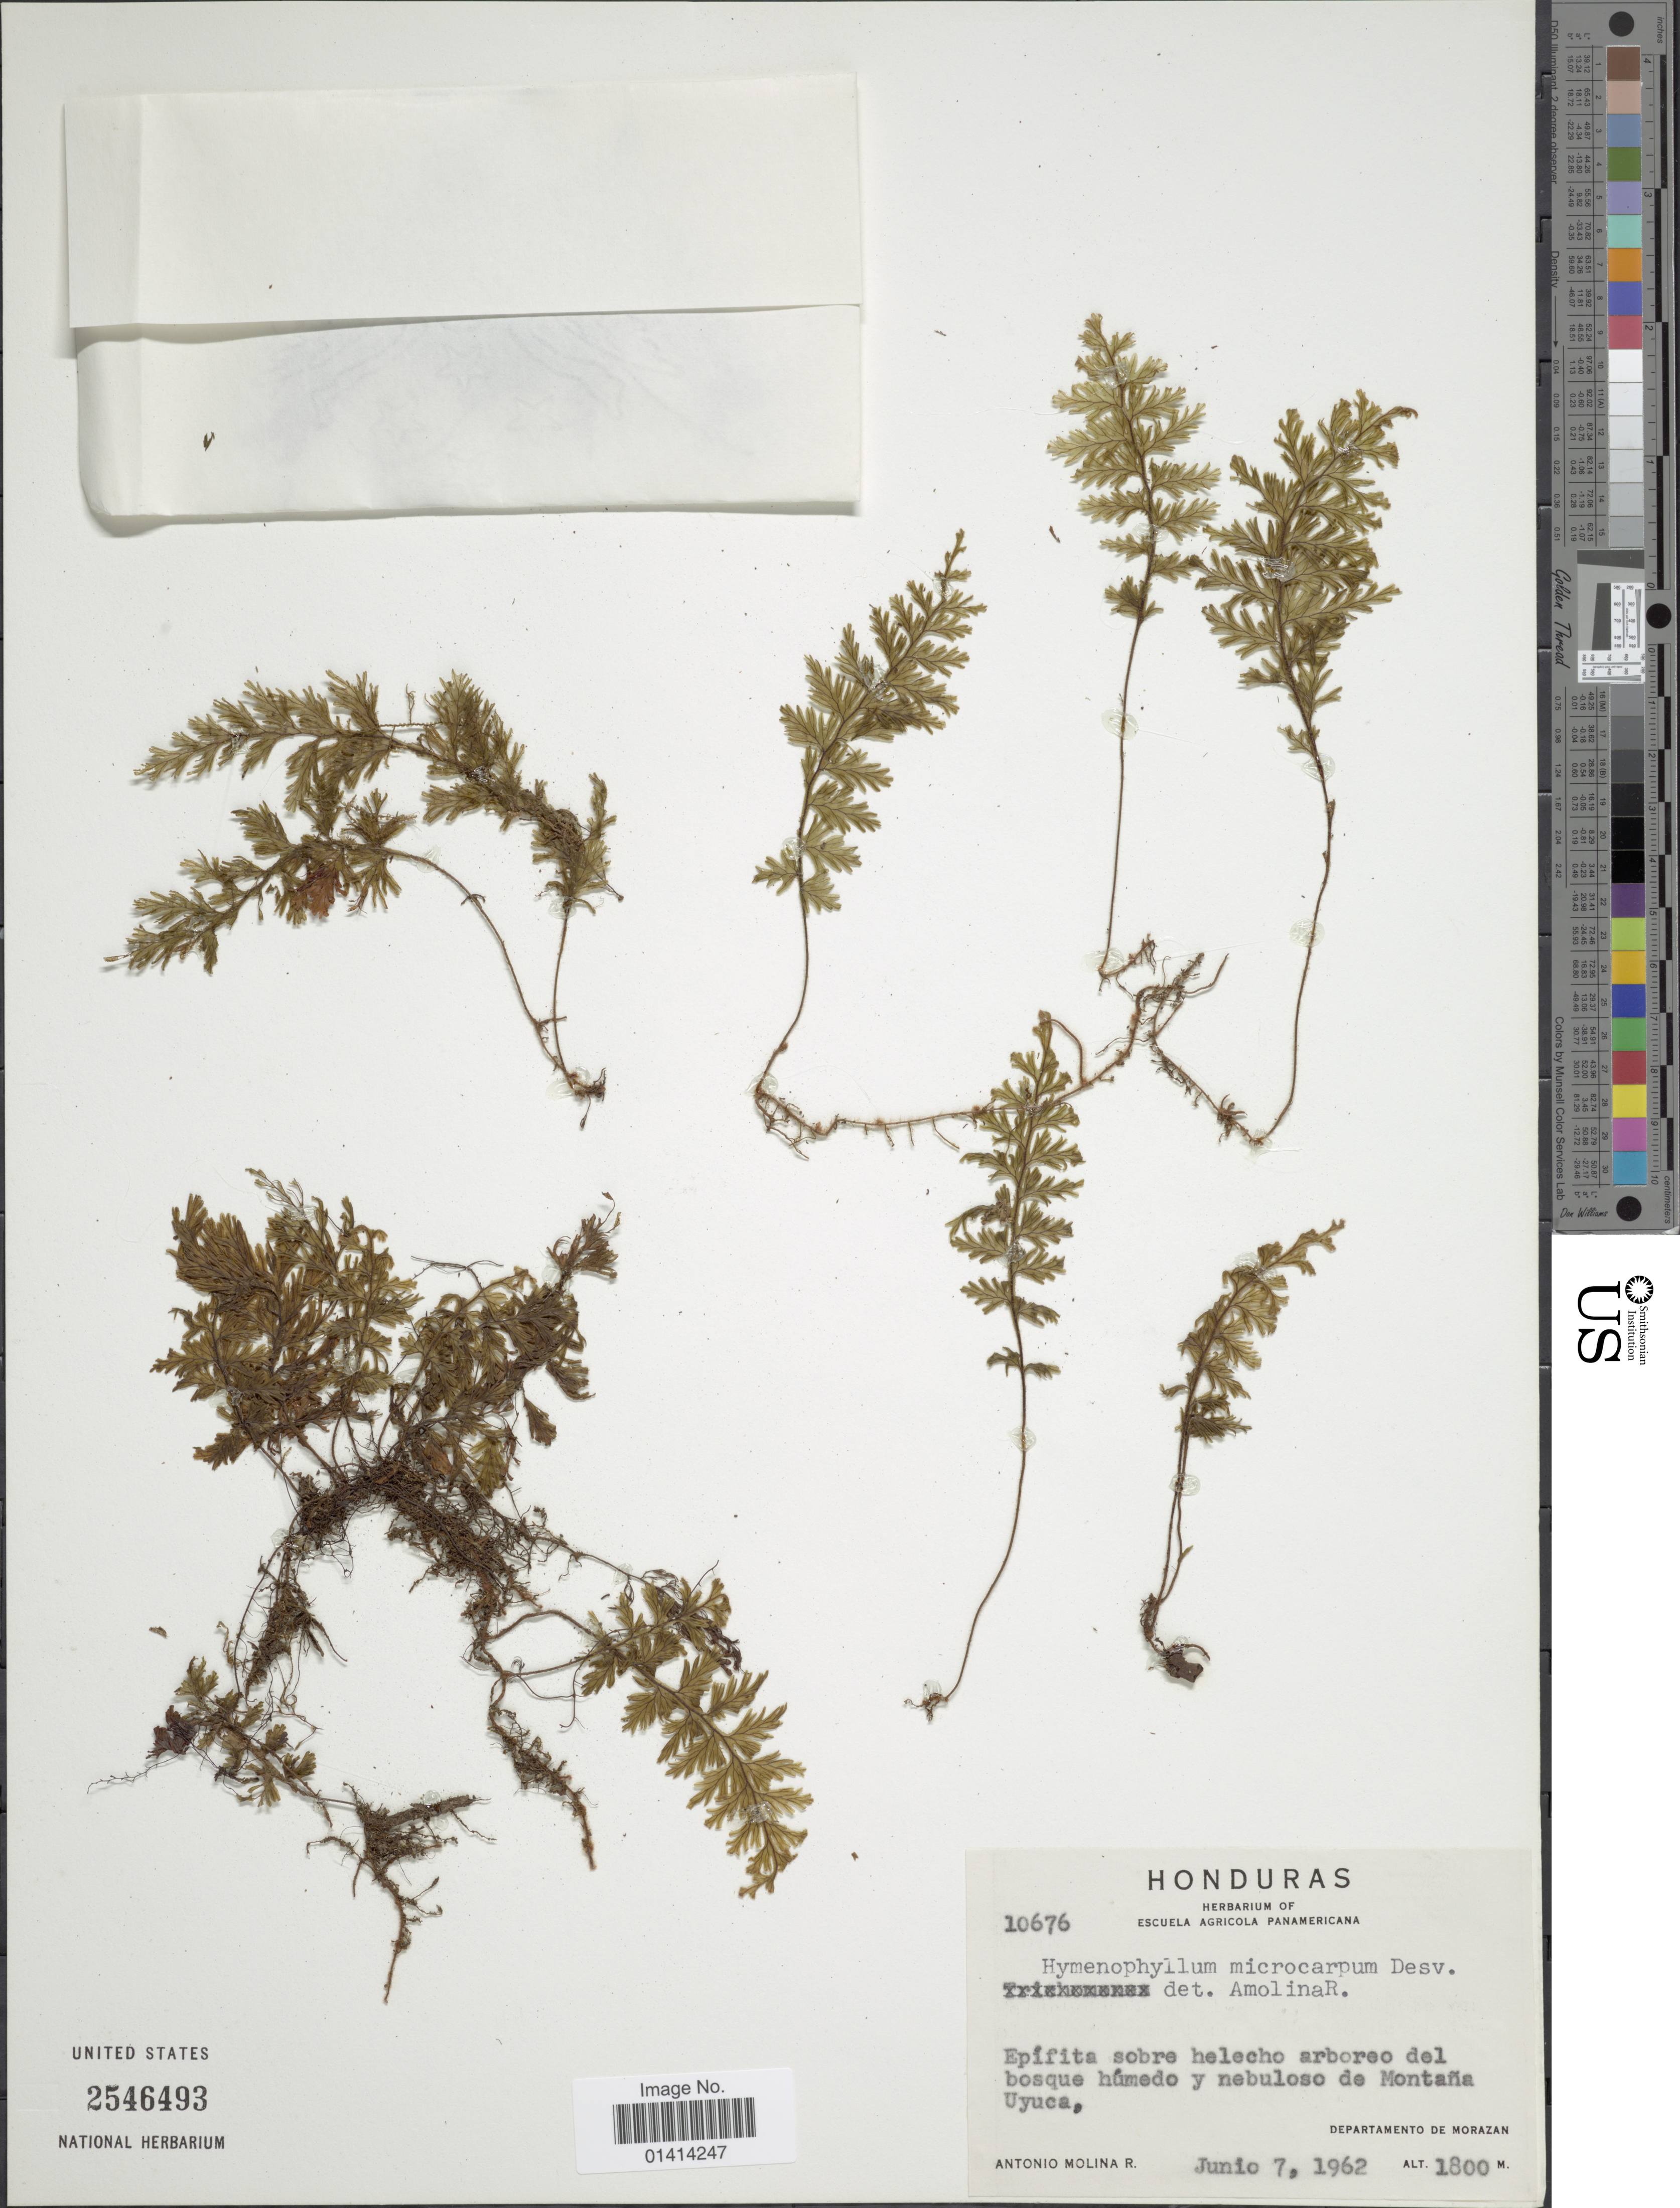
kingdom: Plantae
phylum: Tracheophyta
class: Polypodiopsida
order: Hymenophyllales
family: Hymenophyllaceae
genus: Hymenophyllum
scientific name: Hymenophyllum microcarpum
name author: (Desv.) Lellinger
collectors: A. Molina R.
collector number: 10676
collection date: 1962-06-07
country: Honduras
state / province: Fco. Morazán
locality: Epifita sobre helecho arborso del bosque húmedo y neblosa de Montaña Uyuca, Departmento de Morazan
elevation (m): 1800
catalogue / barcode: US 2546493